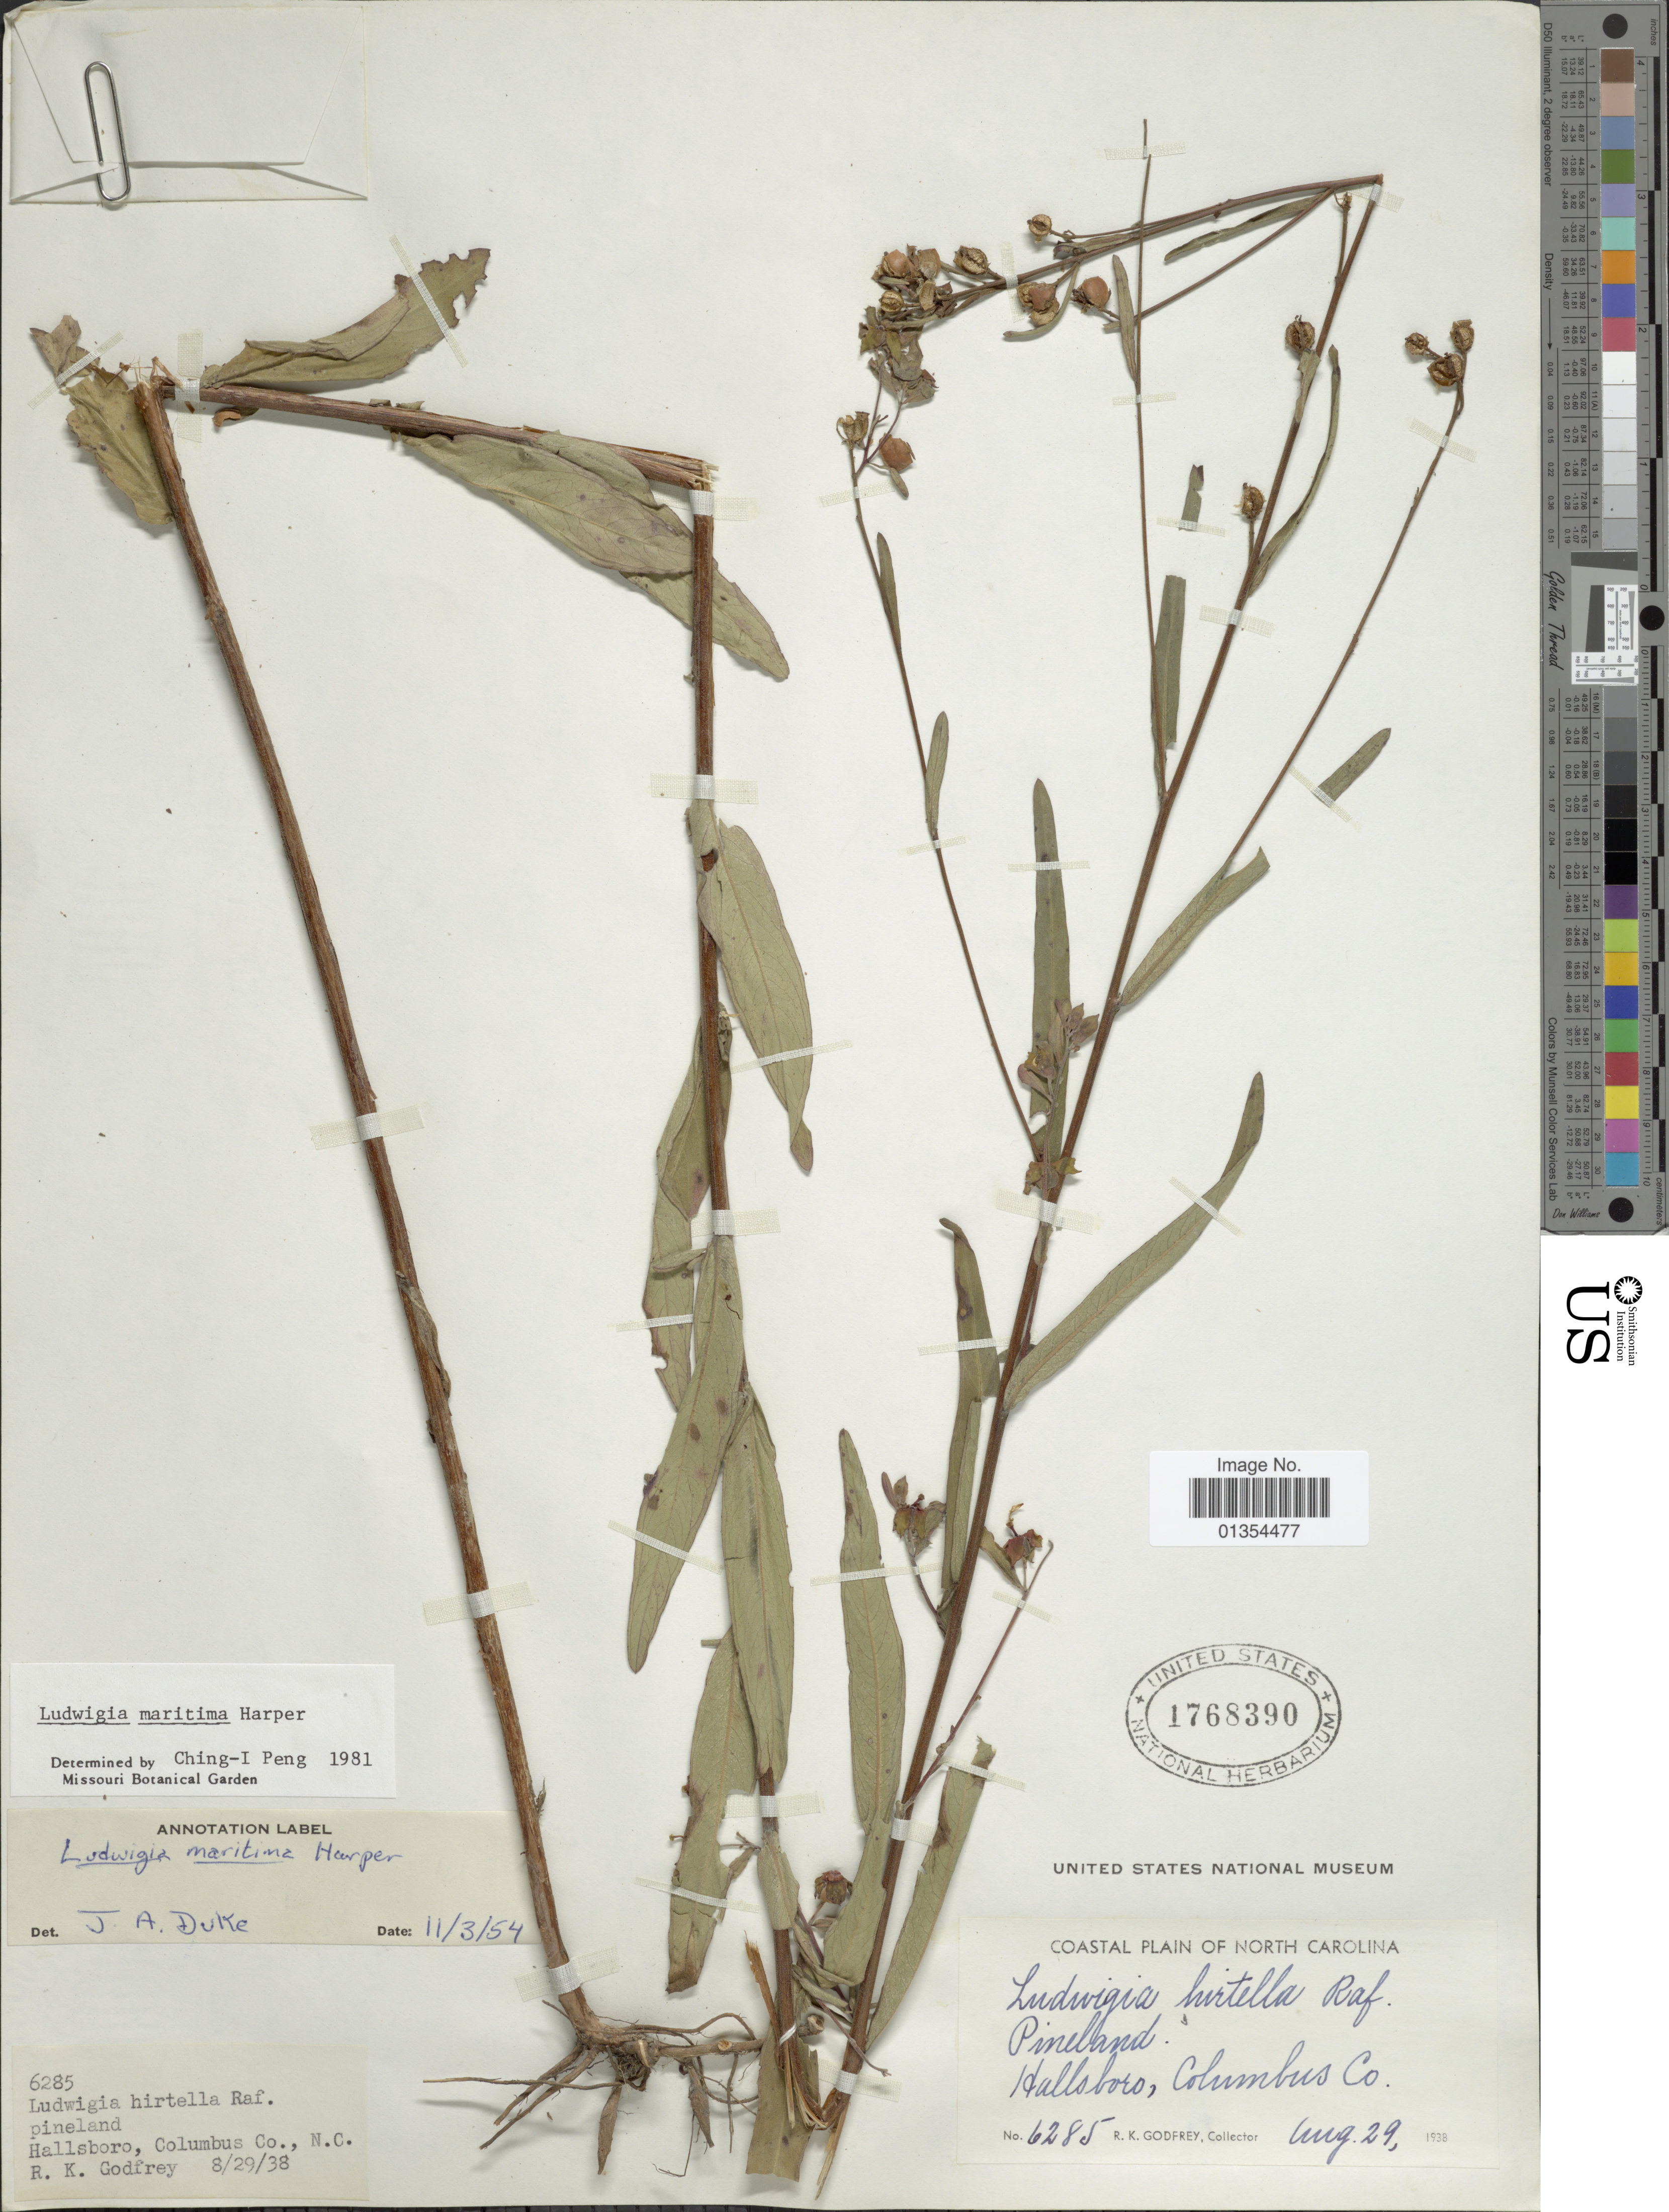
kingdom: Plantae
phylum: Tracheophyta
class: Magnoliopsida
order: Myrtales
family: Onagraceae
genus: Ludwigia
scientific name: Ludwigia maritima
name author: R.M. Harper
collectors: R. K. Godfrey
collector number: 6285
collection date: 1938-08-29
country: United States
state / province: North Carolina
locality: Coastal plain of North Carolina, Hallsboro, Columbus Co.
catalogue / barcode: US 1768390